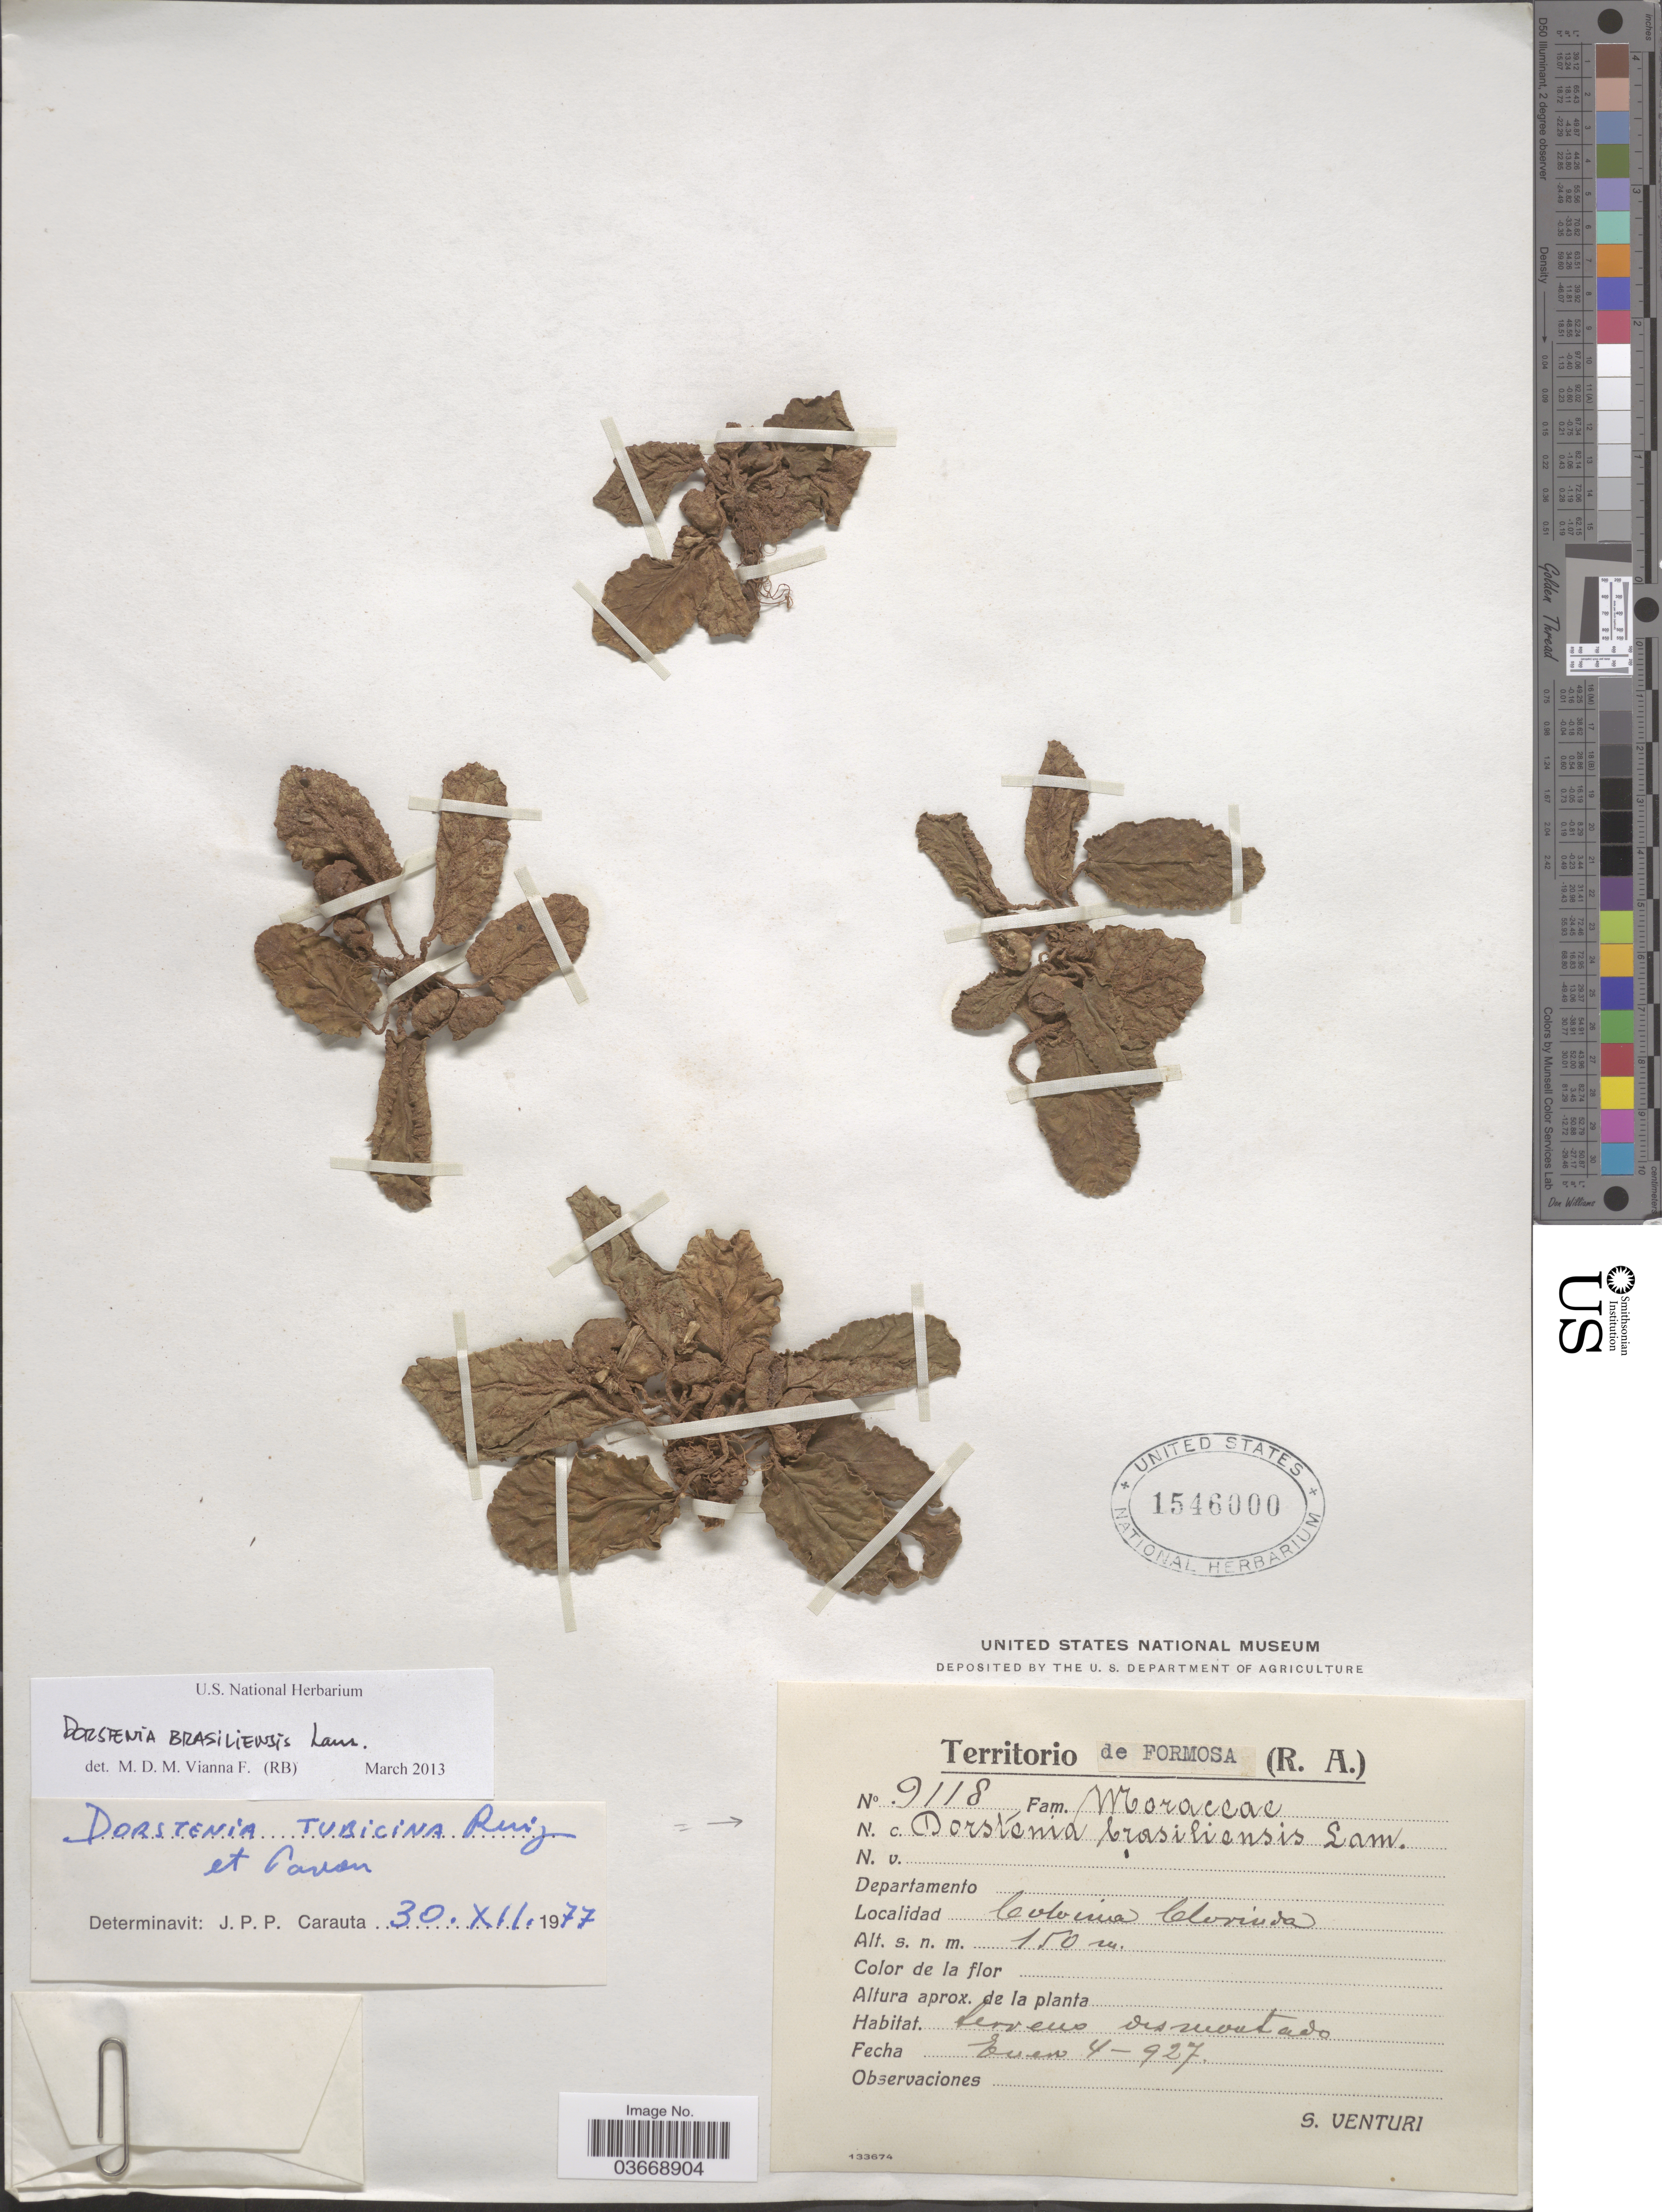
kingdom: Plantae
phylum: Tracheophyta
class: Magnoliopsida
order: Rosales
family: Moraceae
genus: Dorstenia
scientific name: Dorstenia brasiliensis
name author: Lam.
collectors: S. Venturi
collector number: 9118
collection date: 1927-01-04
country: Argentina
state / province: Formosa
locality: Colonia Clorinda*.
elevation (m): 150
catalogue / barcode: US 1546000